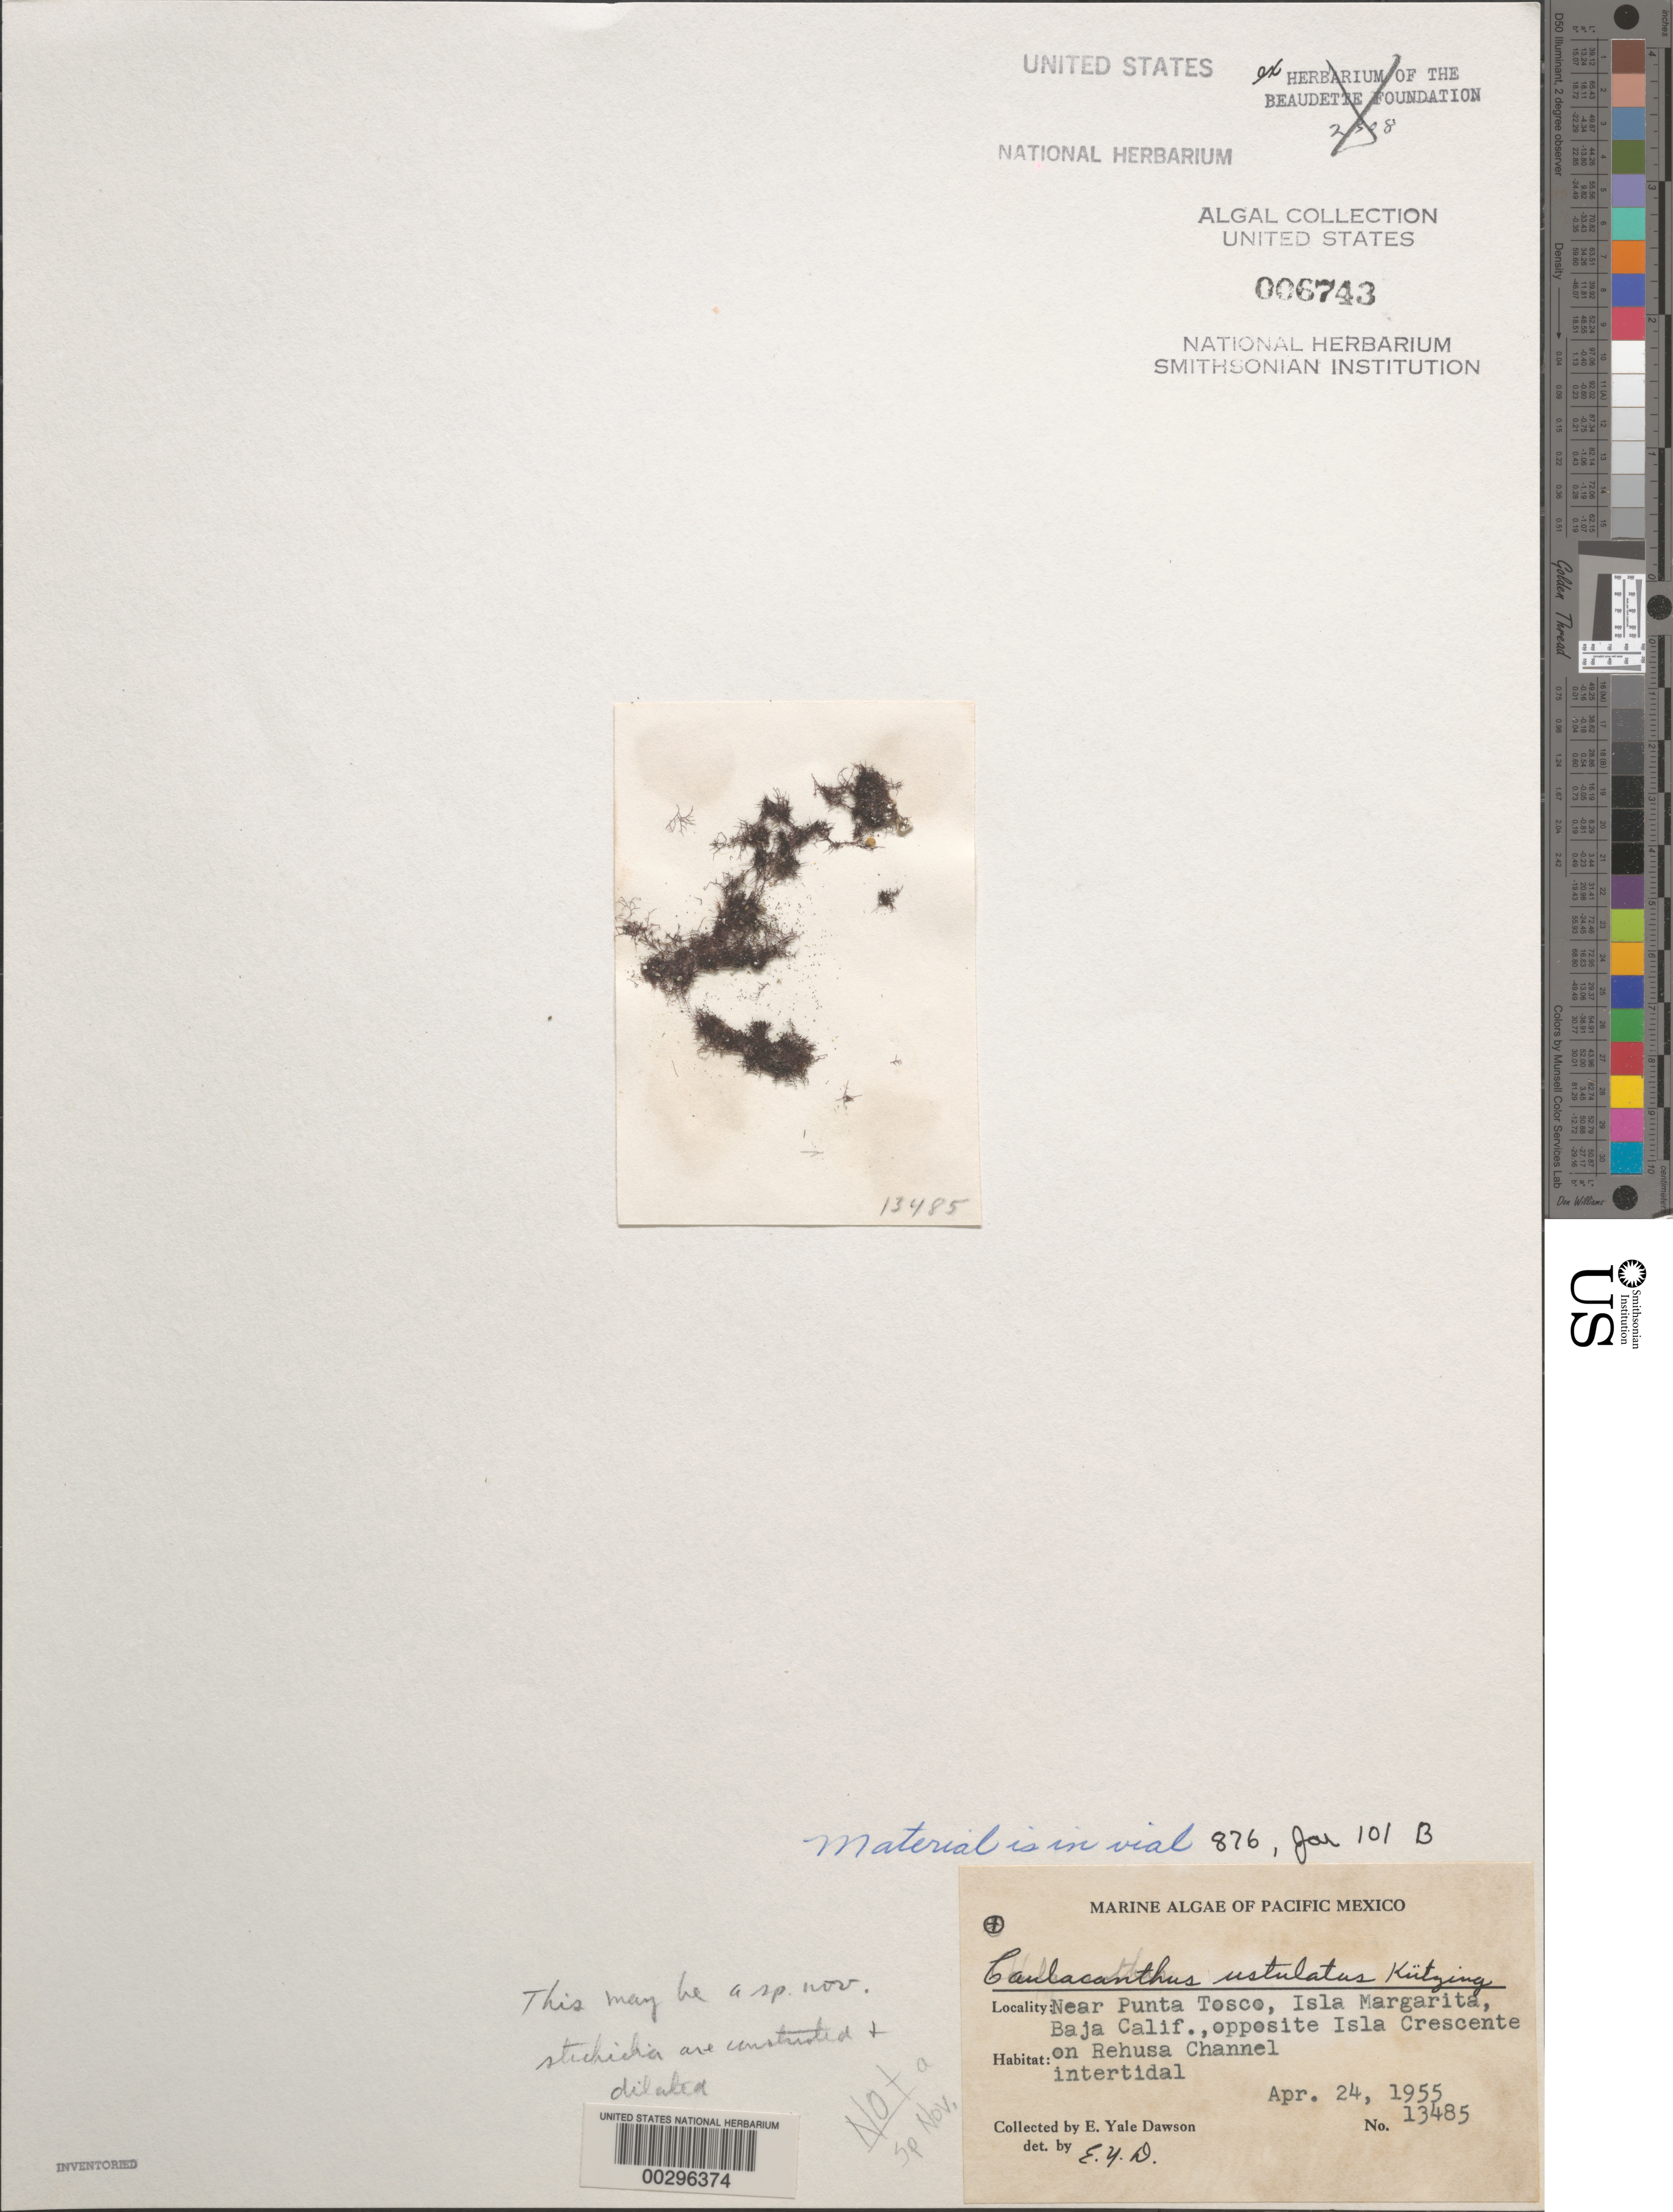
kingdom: Plantae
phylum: Rhodophyta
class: Florideophyceae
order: Gigartinales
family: Caulacanthaceae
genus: Caulacanthus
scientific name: Caulacanthus ustulatus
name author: (Mert. ex Turner) Kütz.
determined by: Dawson, E. Y.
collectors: E. Y. Dawson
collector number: EYD 13485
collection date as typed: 24 Apr 1955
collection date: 1955-04-24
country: Mexico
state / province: Baja California Sur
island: Isla Margarita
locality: Near Punta Tosca, opposite Isla Crescente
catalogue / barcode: US 6743